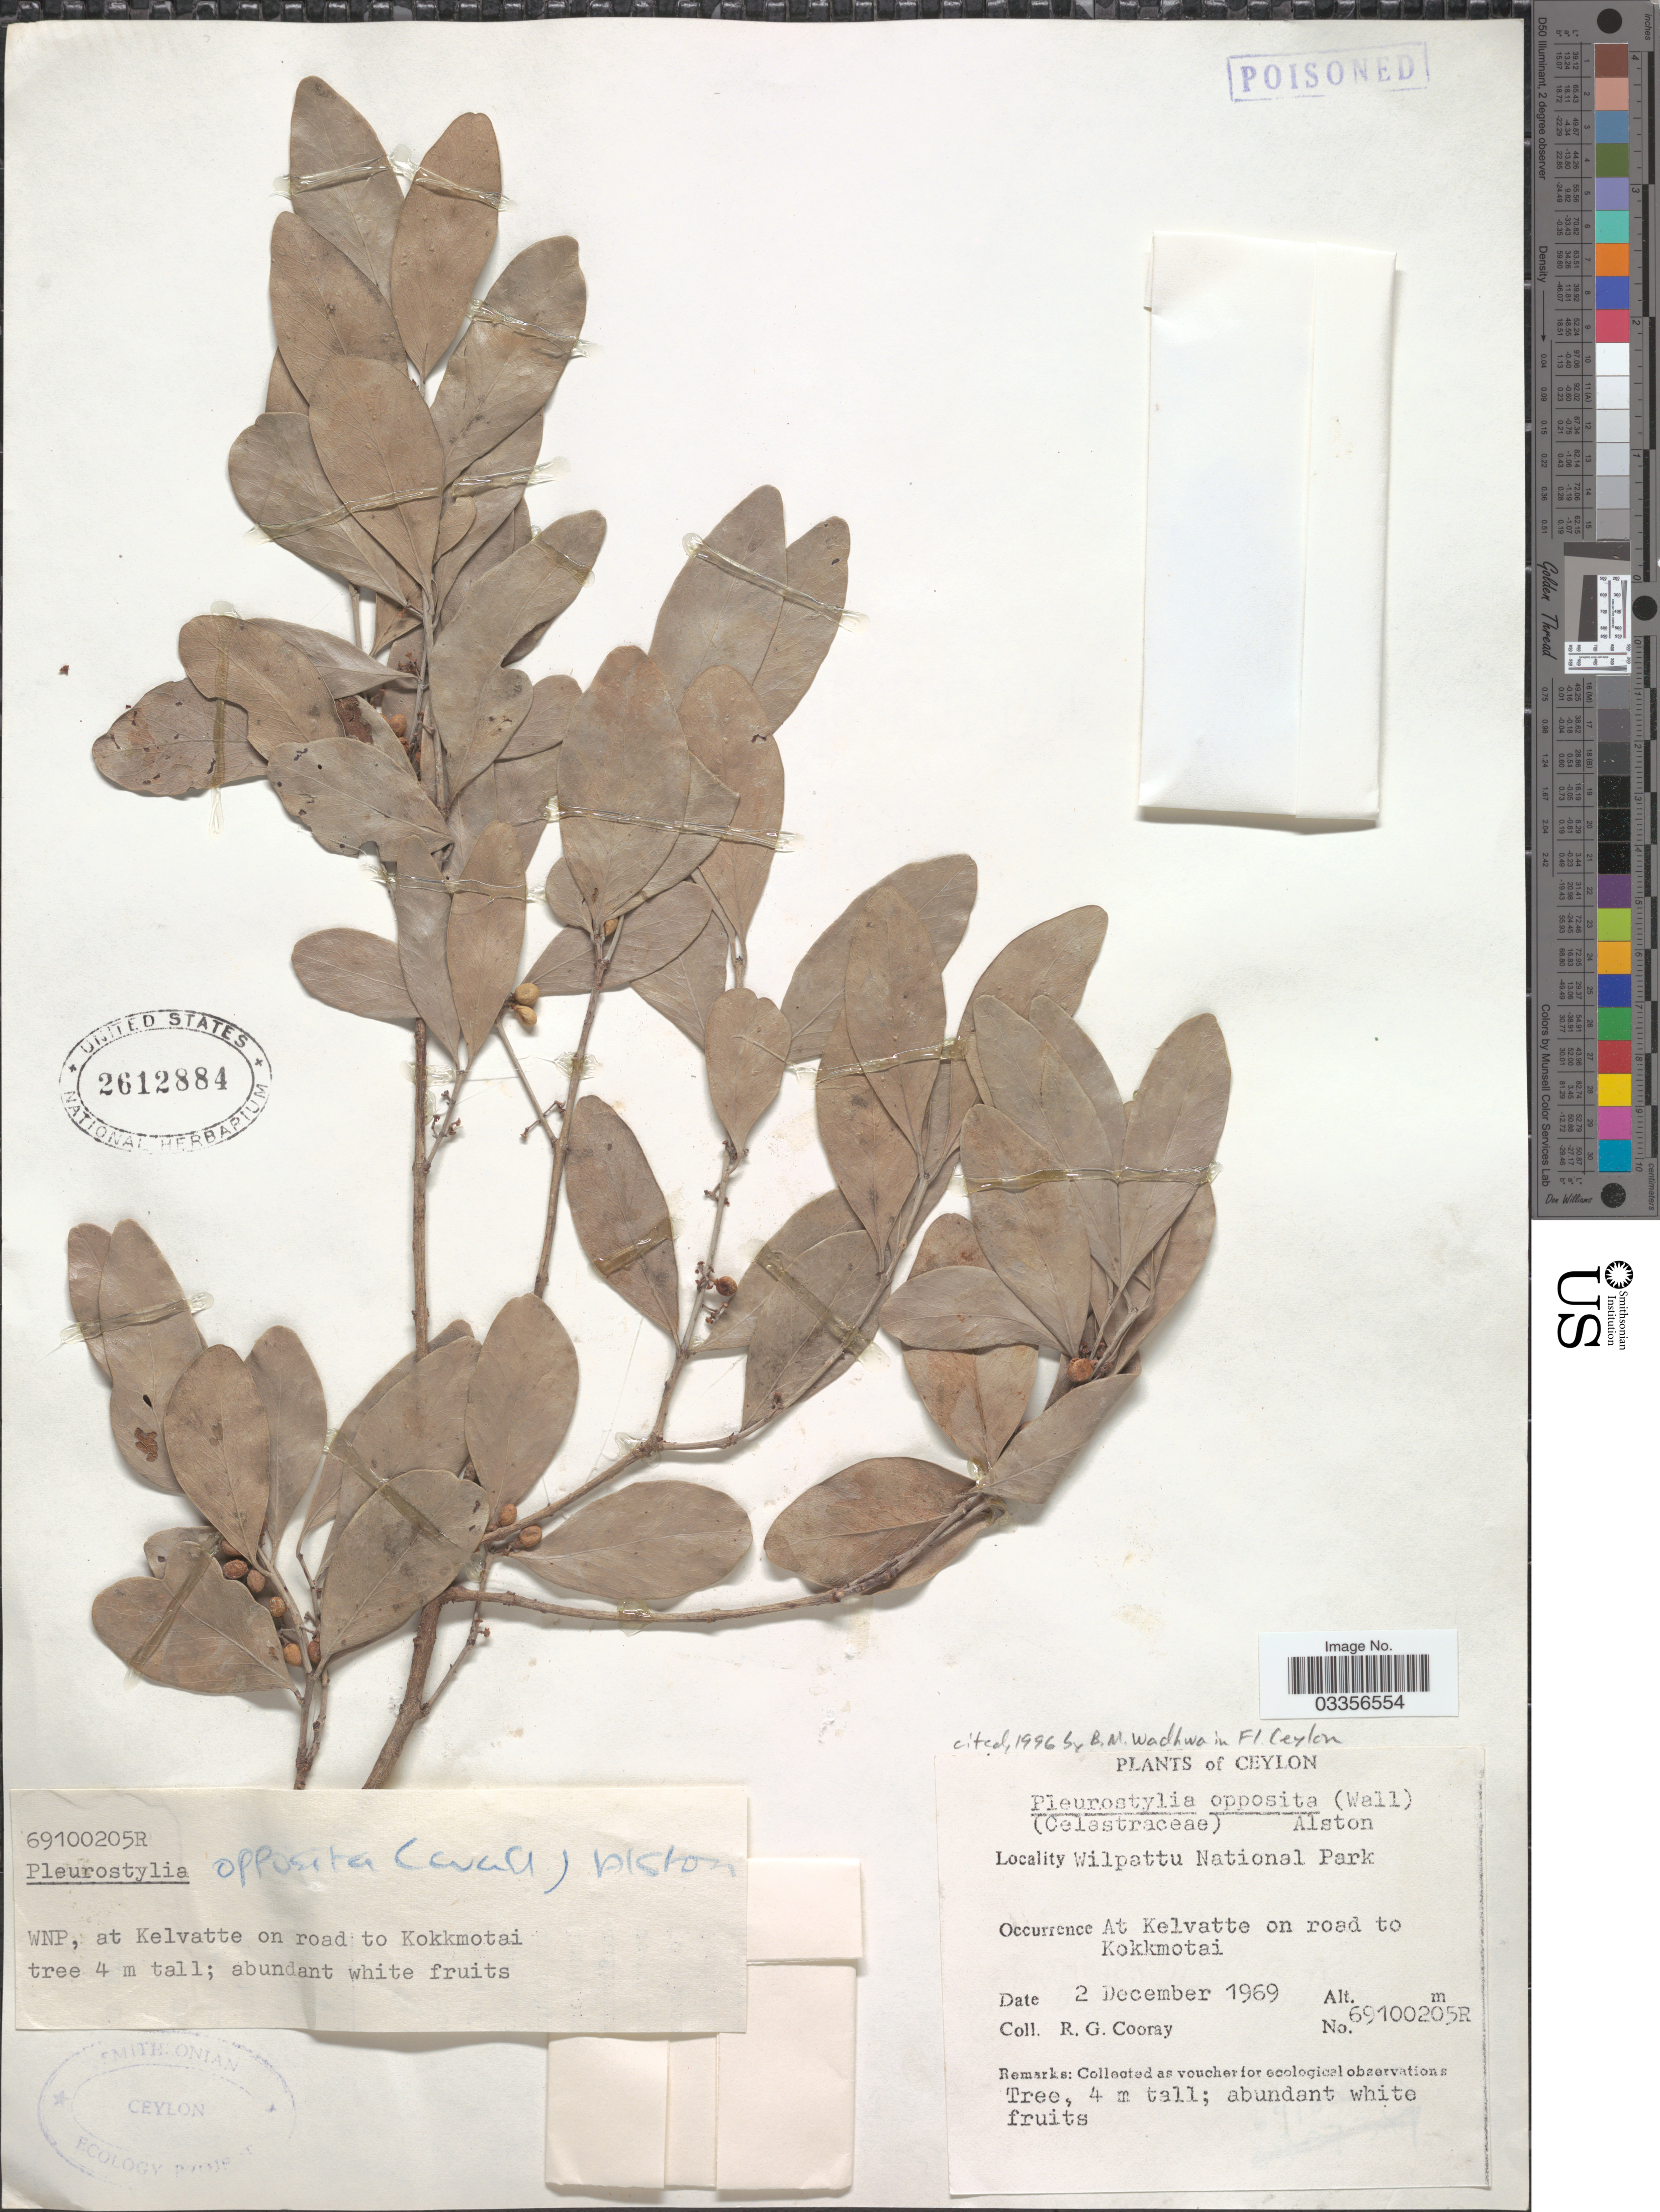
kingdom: Plantae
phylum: Tracheophyta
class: Magnoliopsida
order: Celastrales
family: Celastraceae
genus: Pleurostylia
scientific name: Pleurostylia opposita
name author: (Wall.) Alston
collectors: R. Cooray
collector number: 69100205R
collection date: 1969-12-02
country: Sri Lanka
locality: Ceylon, Wilpattu National Park, At Kelvatte on road to Kokkmotai.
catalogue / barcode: US 2612884